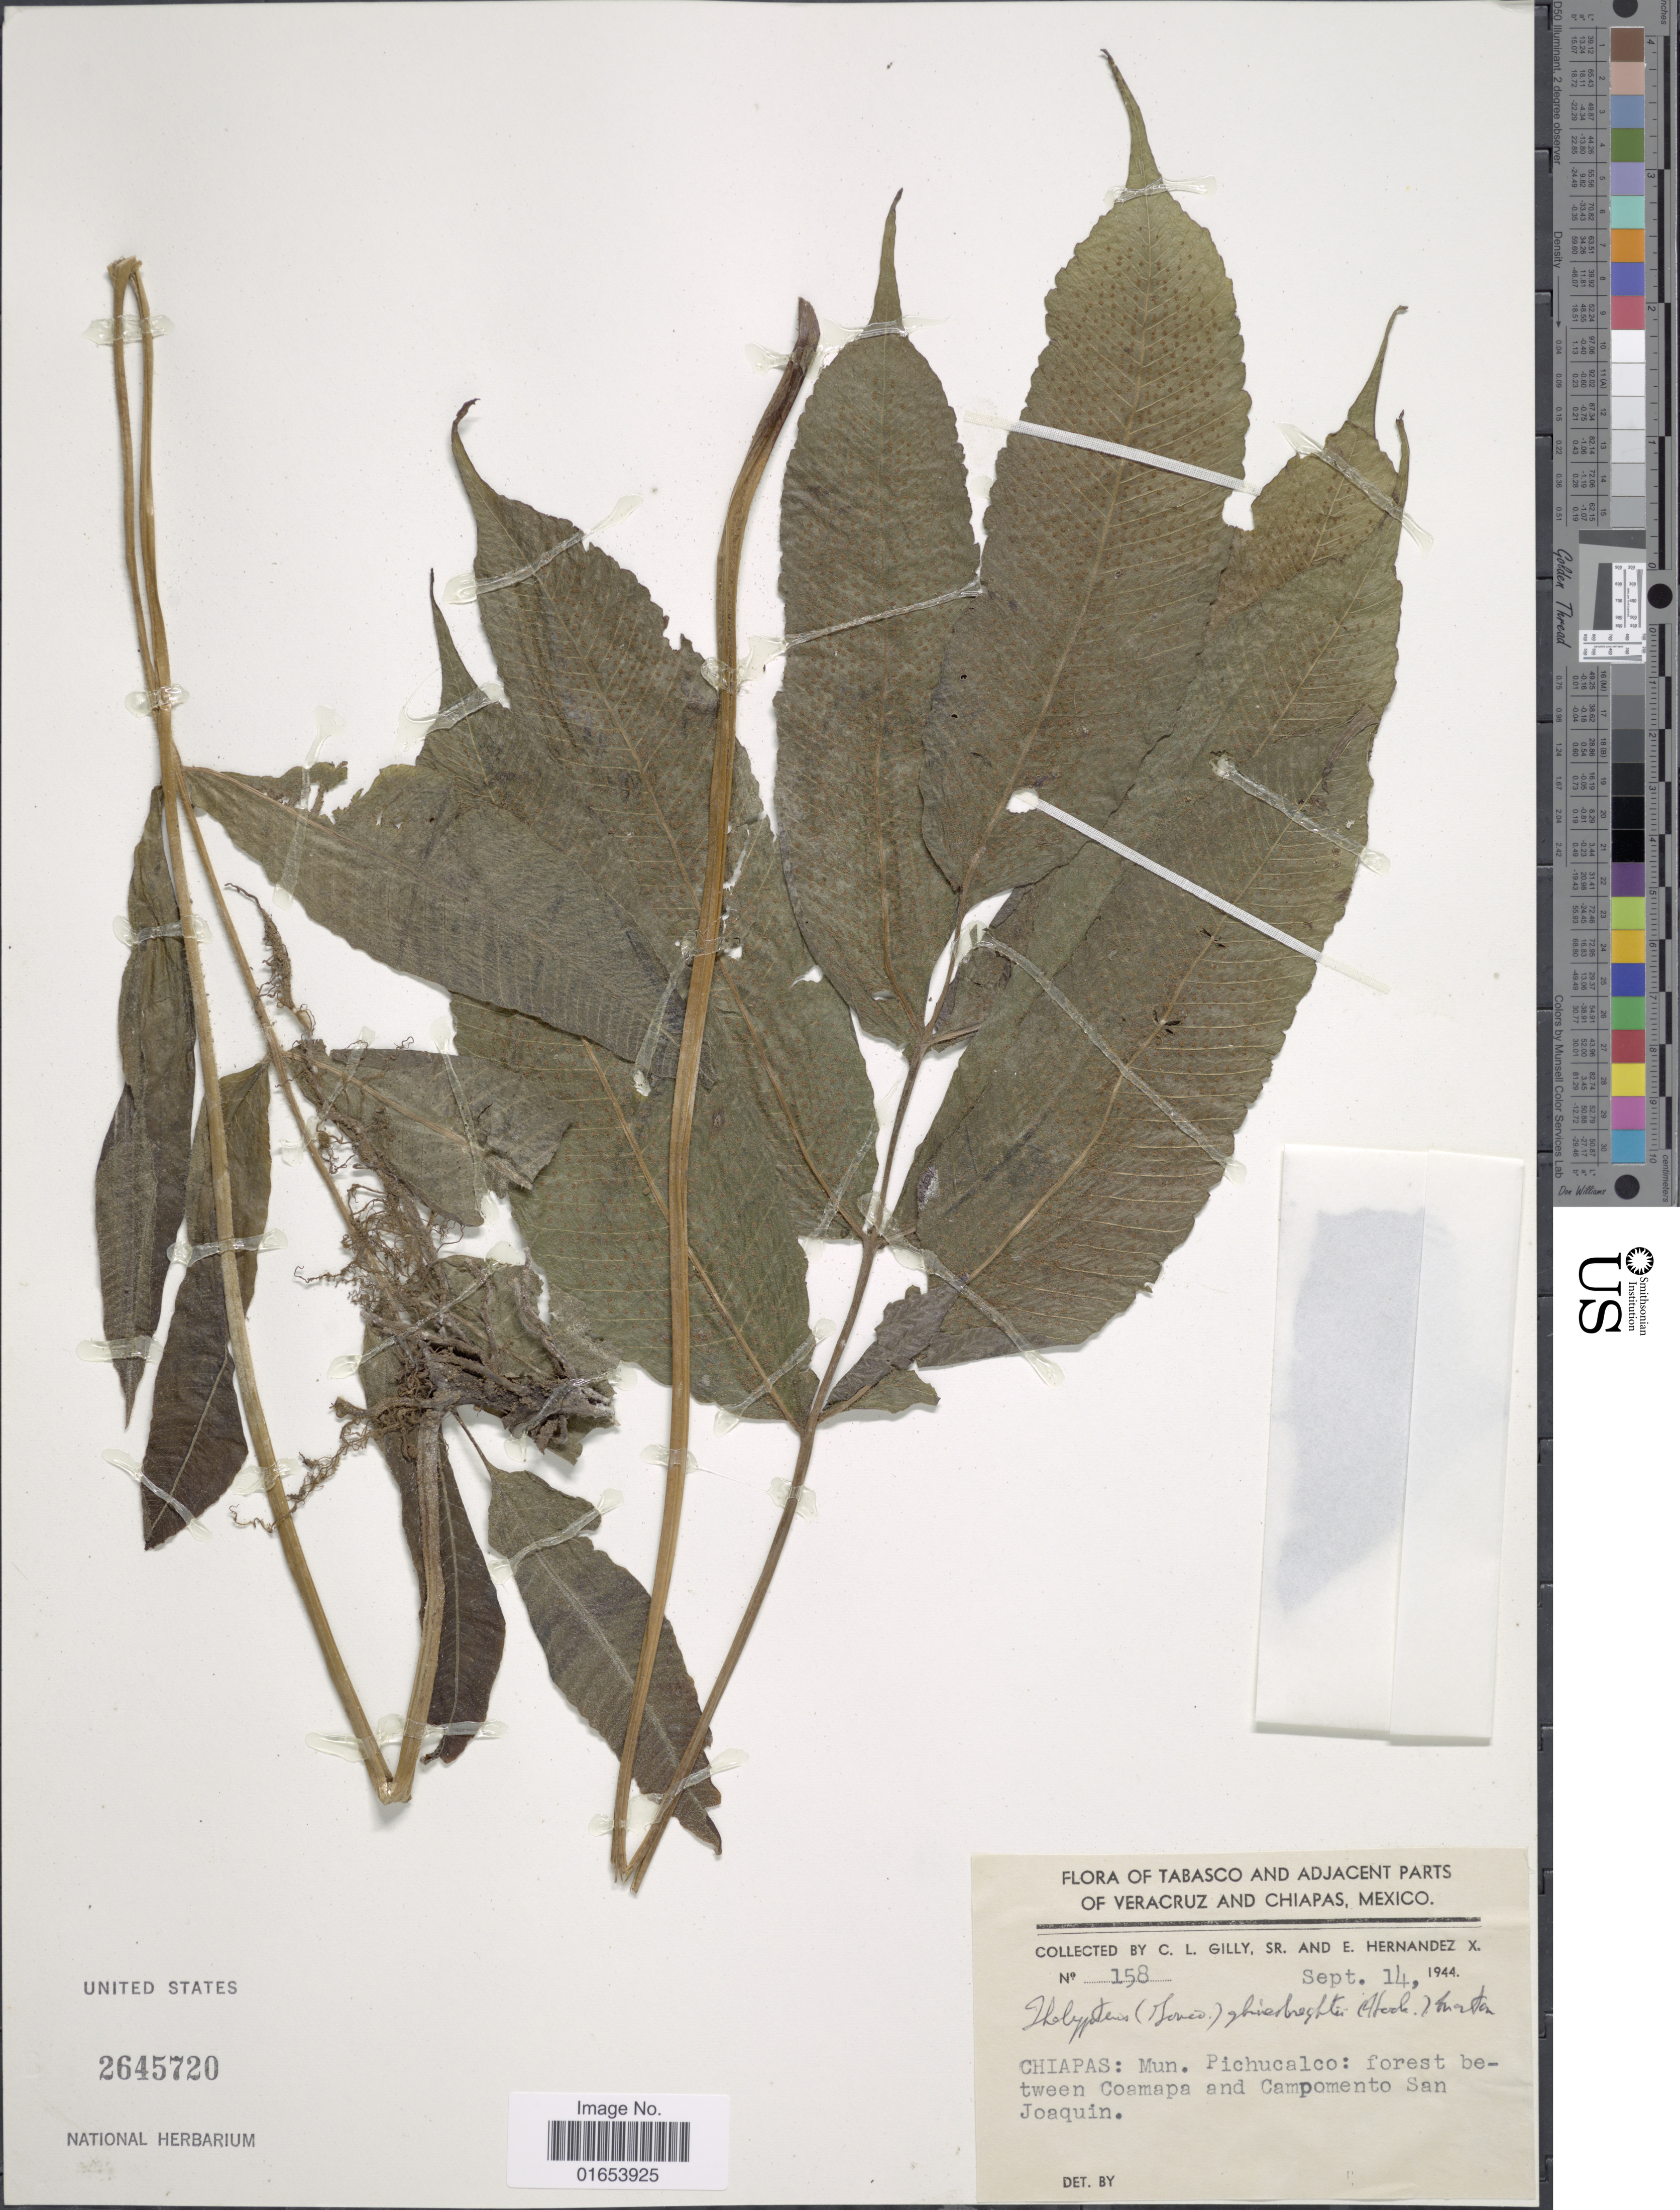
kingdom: Plantae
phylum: Tracheophyta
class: Polypodiopsida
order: Polypodiales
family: Thelypteridaceae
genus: Goniopteris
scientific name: Goniopteris ghiesbreghtii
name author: (Linden) J. Sm.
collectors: C. Gilly & E. Hernandez X.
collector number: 158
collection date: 1944-09-14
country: Mexico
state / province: Chiapas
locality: Chiapas: Mun. Pichucalco: forest between Coamapa and Campomento san Joaquin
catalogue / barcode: US 2645720